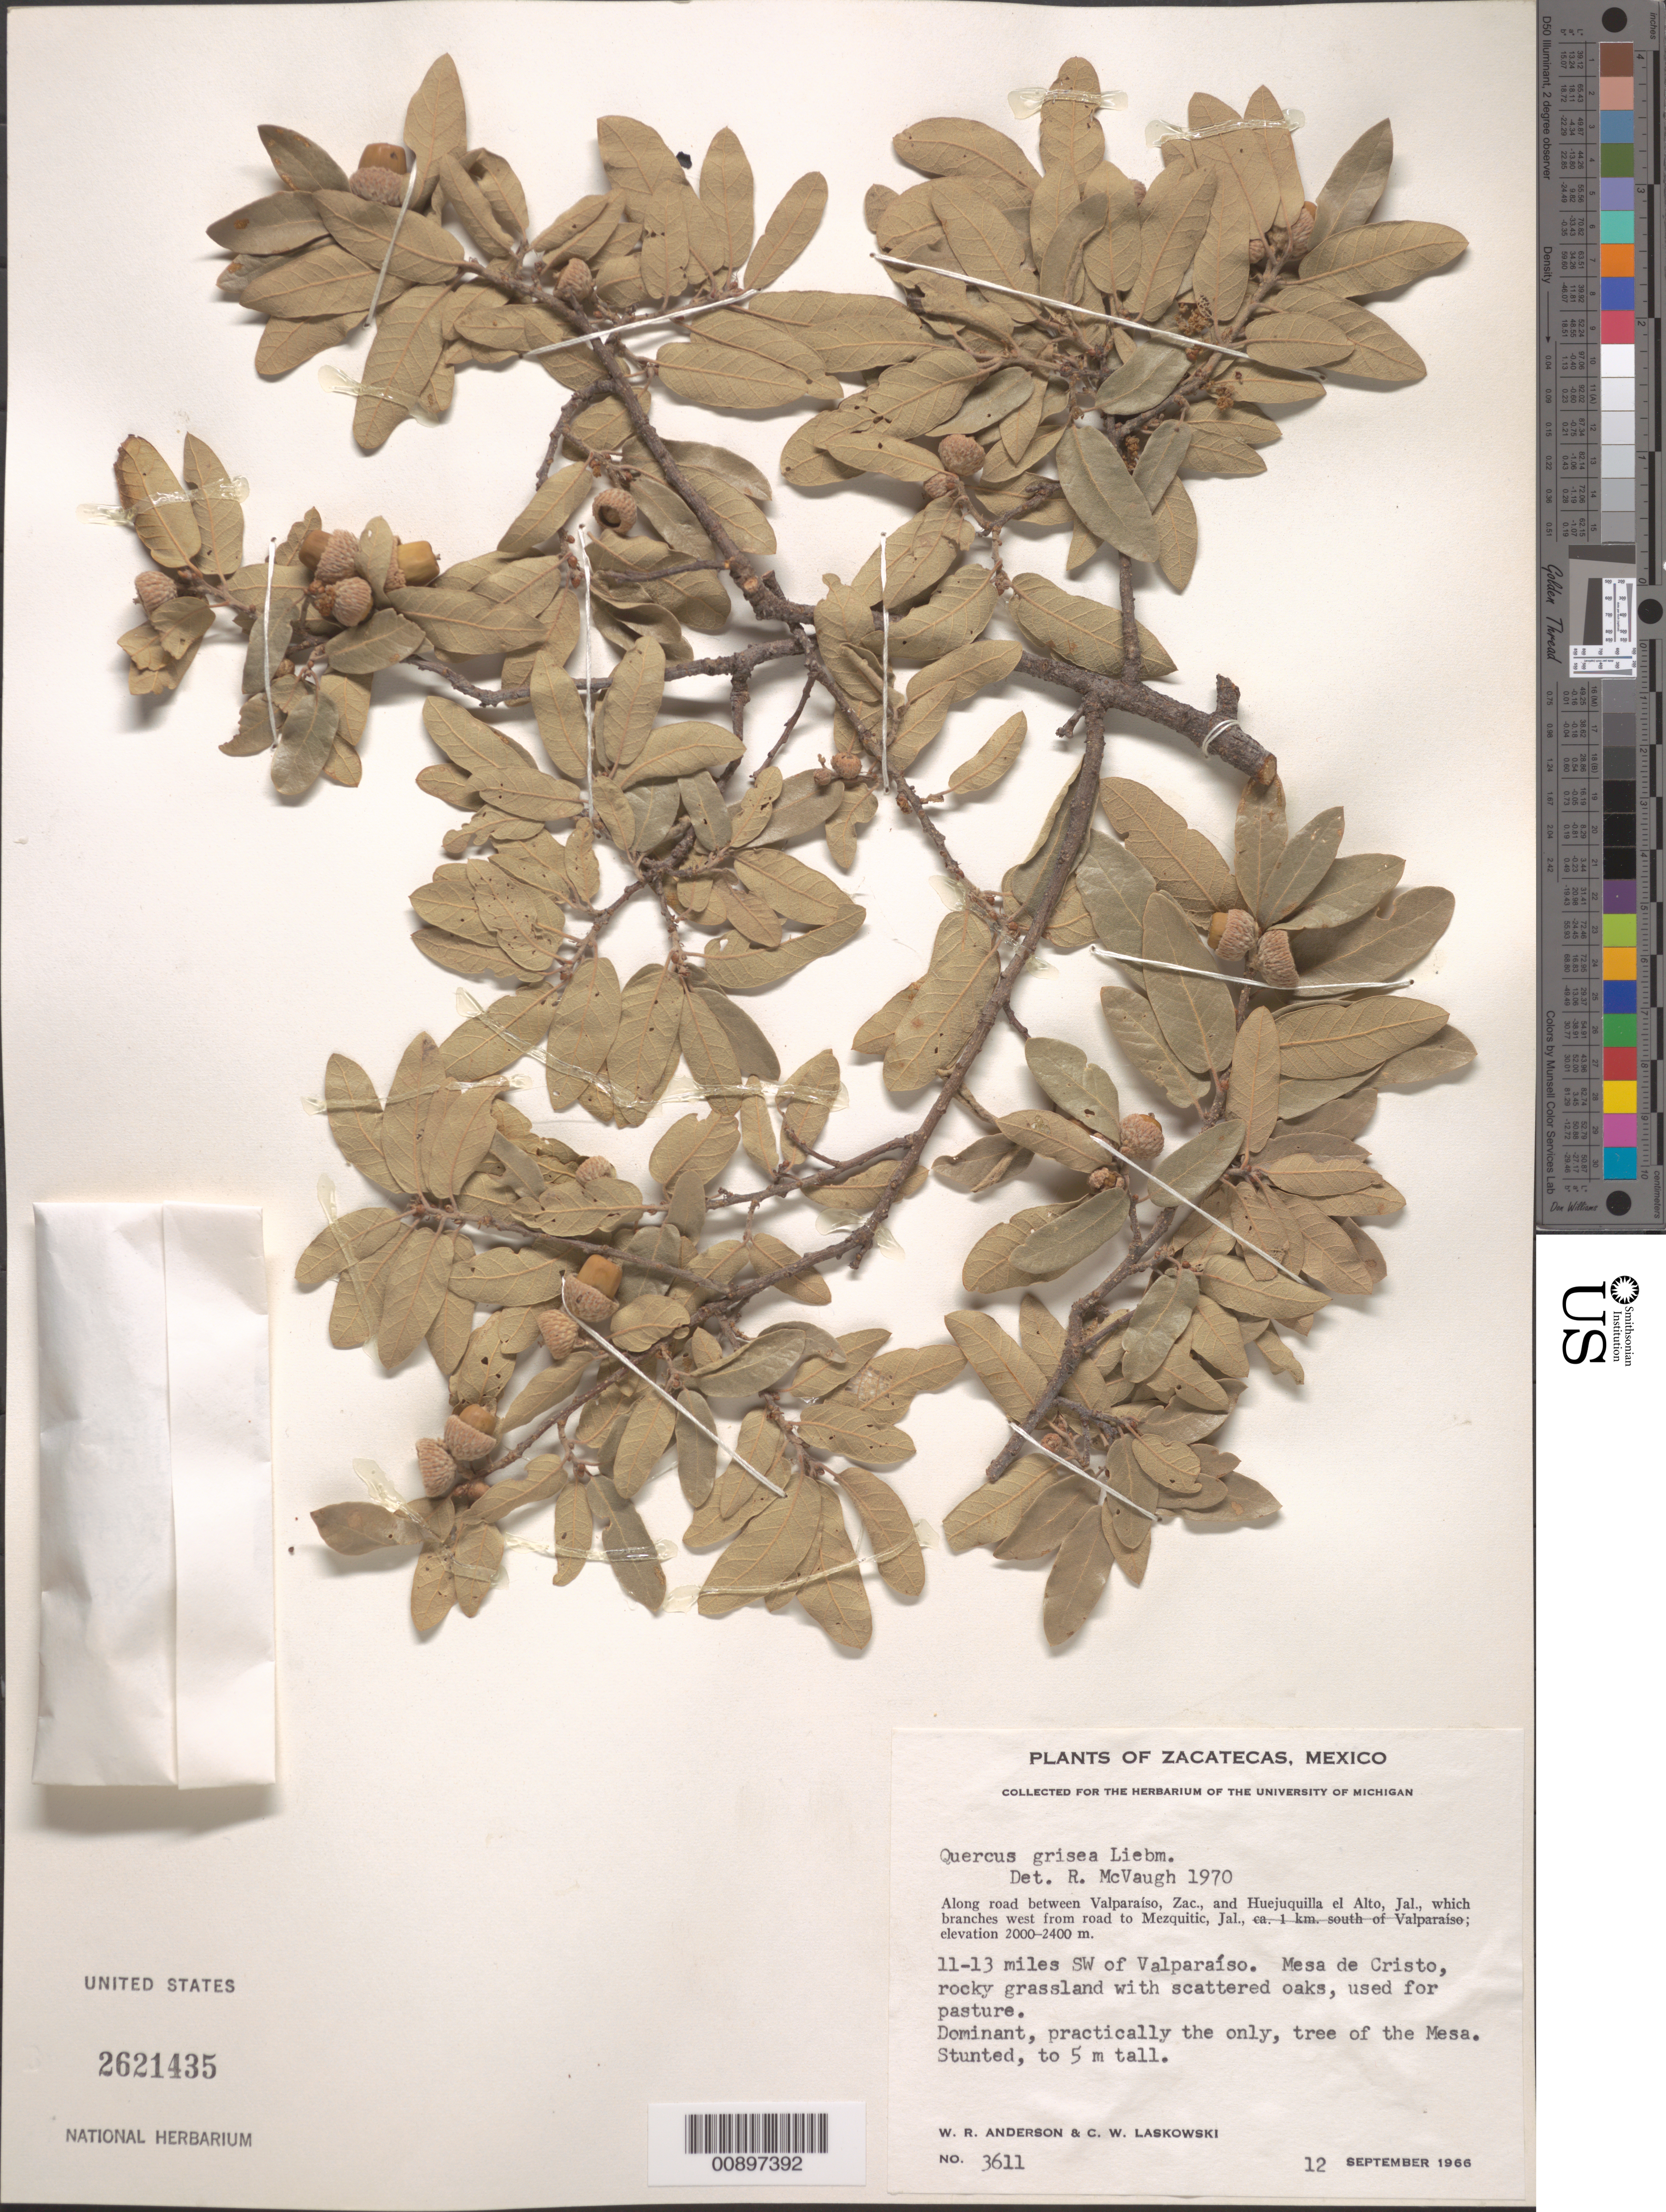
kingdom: Plantae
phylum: Tracheophyta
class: Magnoliopsida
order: Fagales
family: Fagaceae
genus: Quercus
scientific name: Quercus grisea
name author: Liebm.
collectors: W. R. Anderson & C. Laskowski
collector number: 3611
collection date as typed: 12 Sep 1966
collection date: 1966-09-12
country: Mexico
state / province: Zacatecas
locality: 11-13 miles SW of Valparaíso. Mesa de Cristo. Along road between Valparaíso, Zac., and Huejuquilla el Alto, Jal., which branches west from road to Mezquitic, Jal.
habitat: Rocky grassland with scattered oaks, used for pasture.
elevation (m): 2400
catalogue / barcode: US 2621435